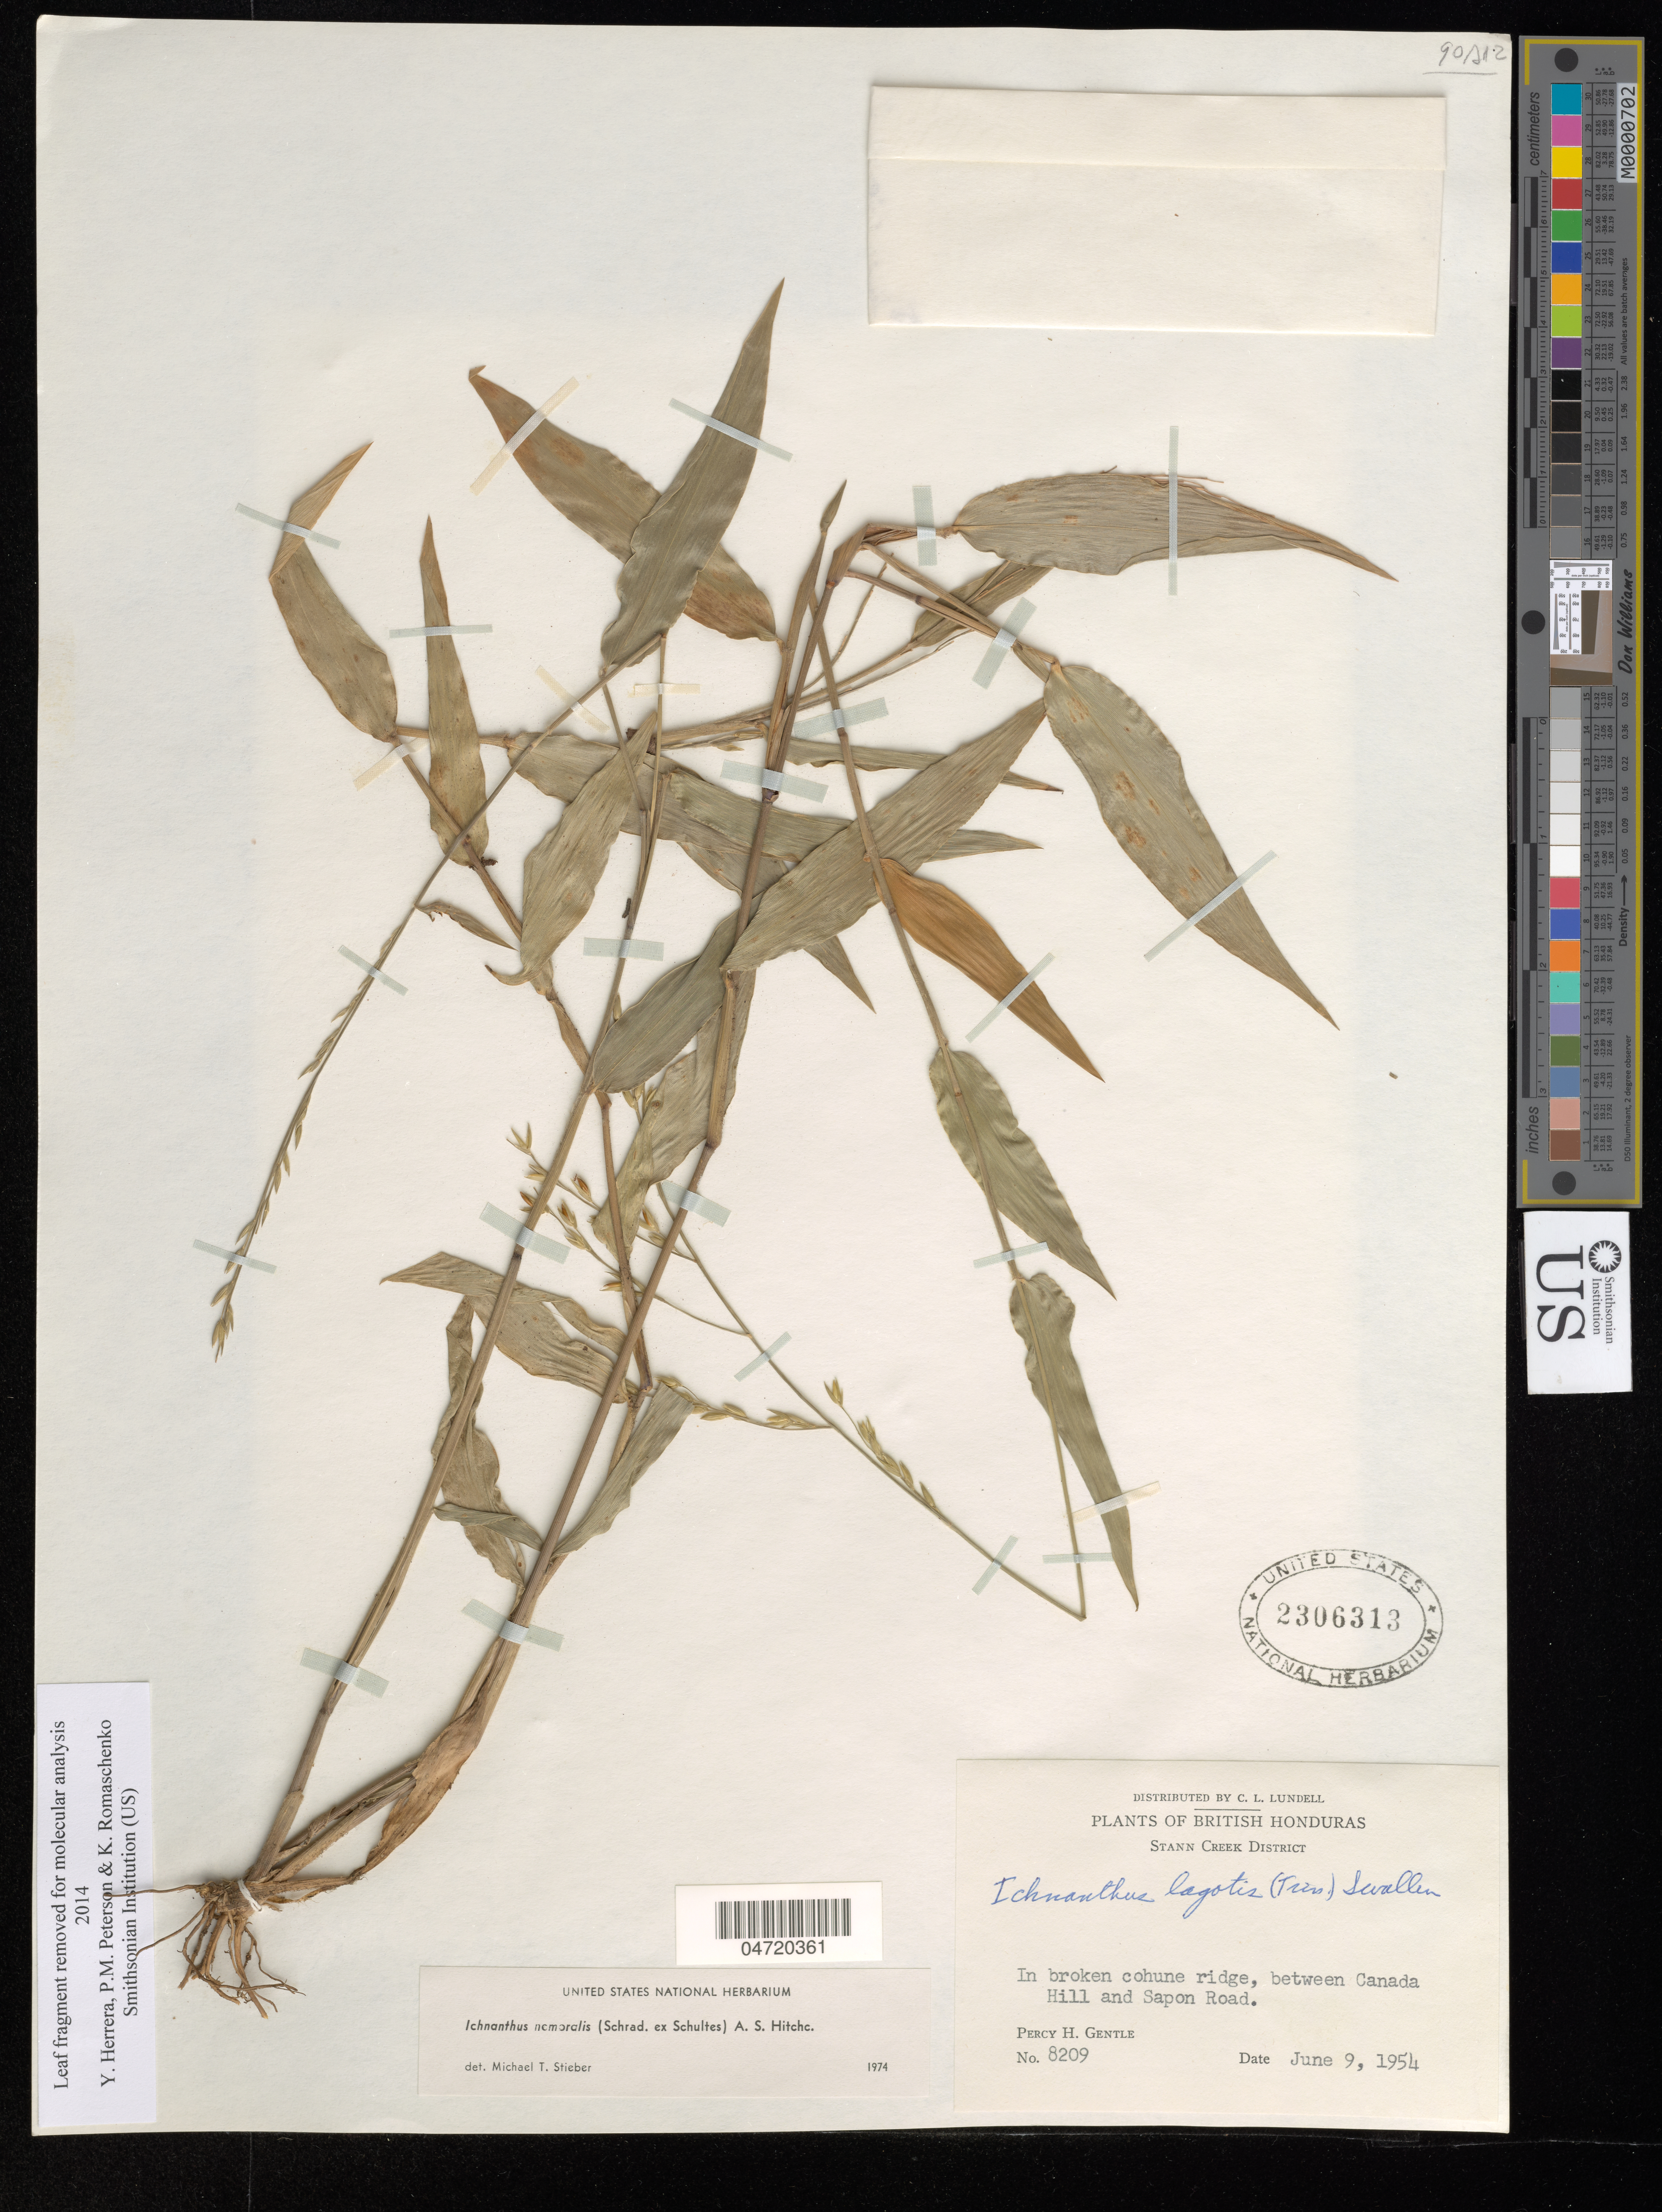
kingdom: Plantae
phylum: Tracheophyta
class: Liliopsida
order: Poales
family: Poaceae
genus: Ichnanthus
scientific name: Ichnanthus nemoralis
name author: (Schrad.) Hitchc. & Chase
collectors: P. H. Gentle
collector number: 8209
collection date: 1954-06-09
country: Belize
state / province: Stann Creek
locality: British Honduras. Stann Creek District. In broken cohune ridge, between Canada Hill and Sapon Road.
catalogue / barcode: US 2306313